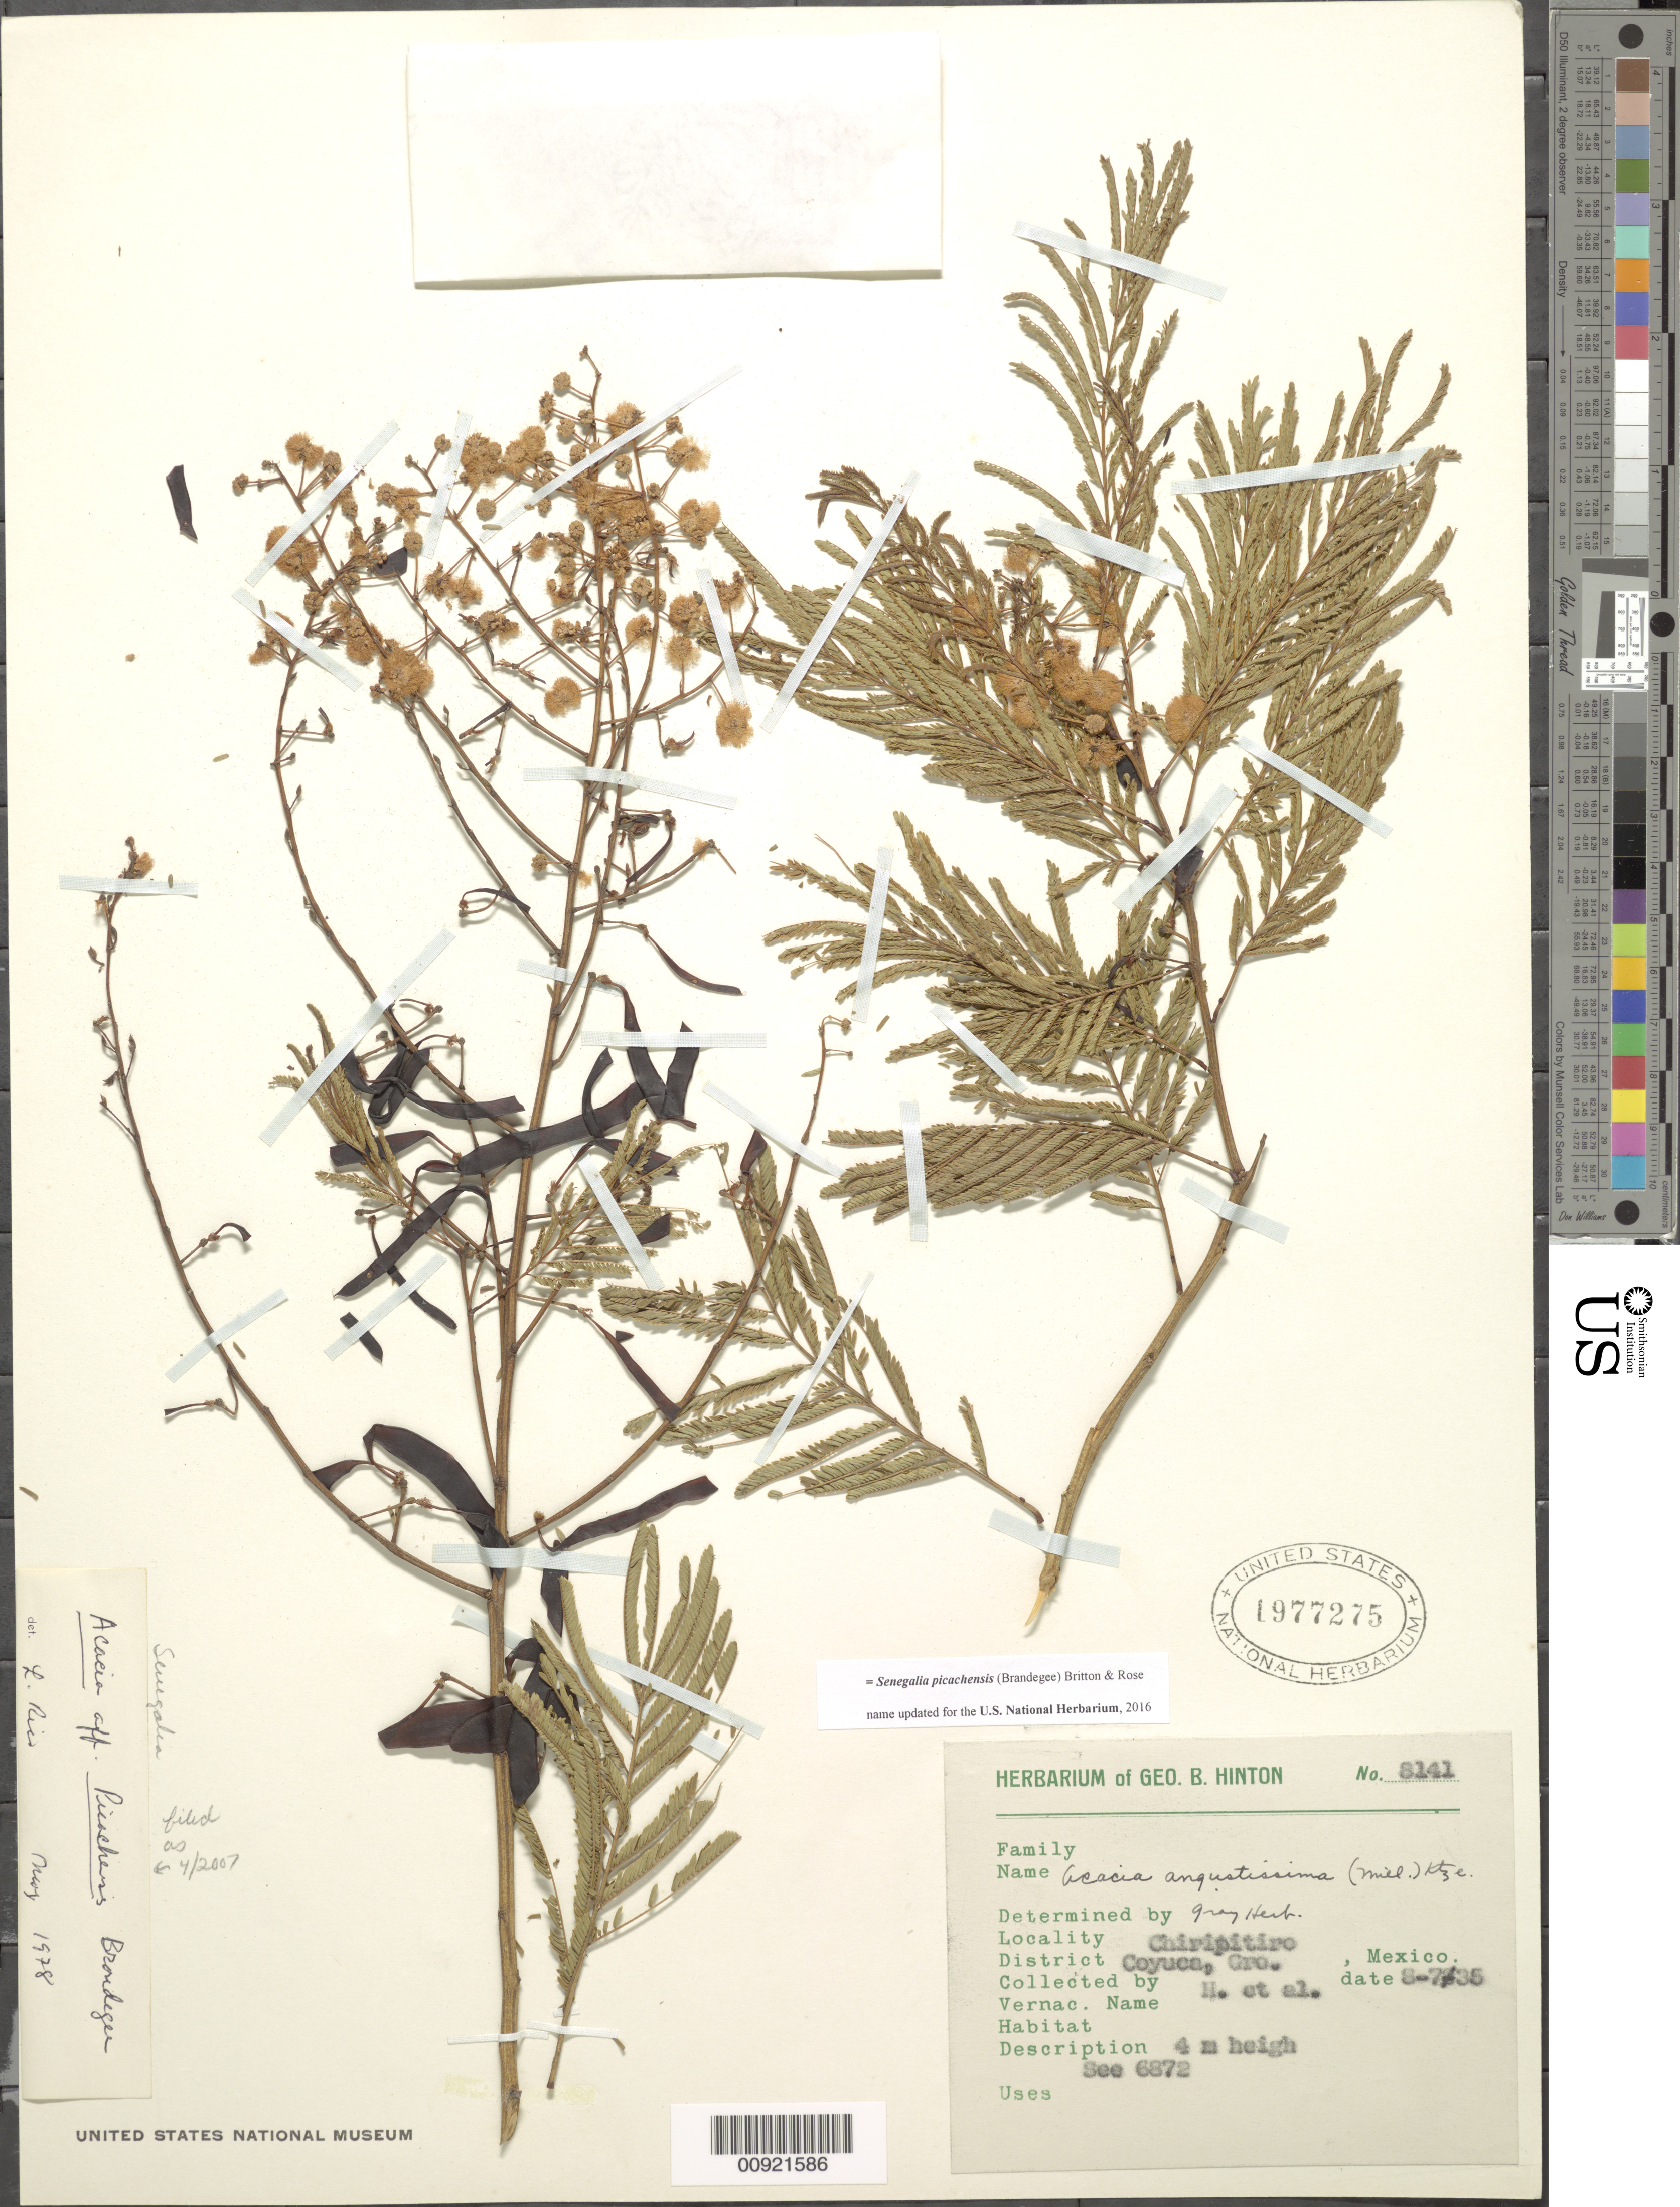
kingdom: Plantae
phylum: Tracheophyta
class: Magnoliopsida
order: Fabales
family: Fabaceae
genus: Senegalia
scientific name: Senegalia picachensis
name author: (Brandegee) Britton & Rose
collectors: G. B. Hinton & et al.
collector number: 8141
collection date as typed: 07 Aug 1935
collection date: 1935-08-07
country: Mexico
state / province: Guerrero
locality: Chiripitiro, District Coyuca, Guerrero.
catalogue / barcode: US 1977275